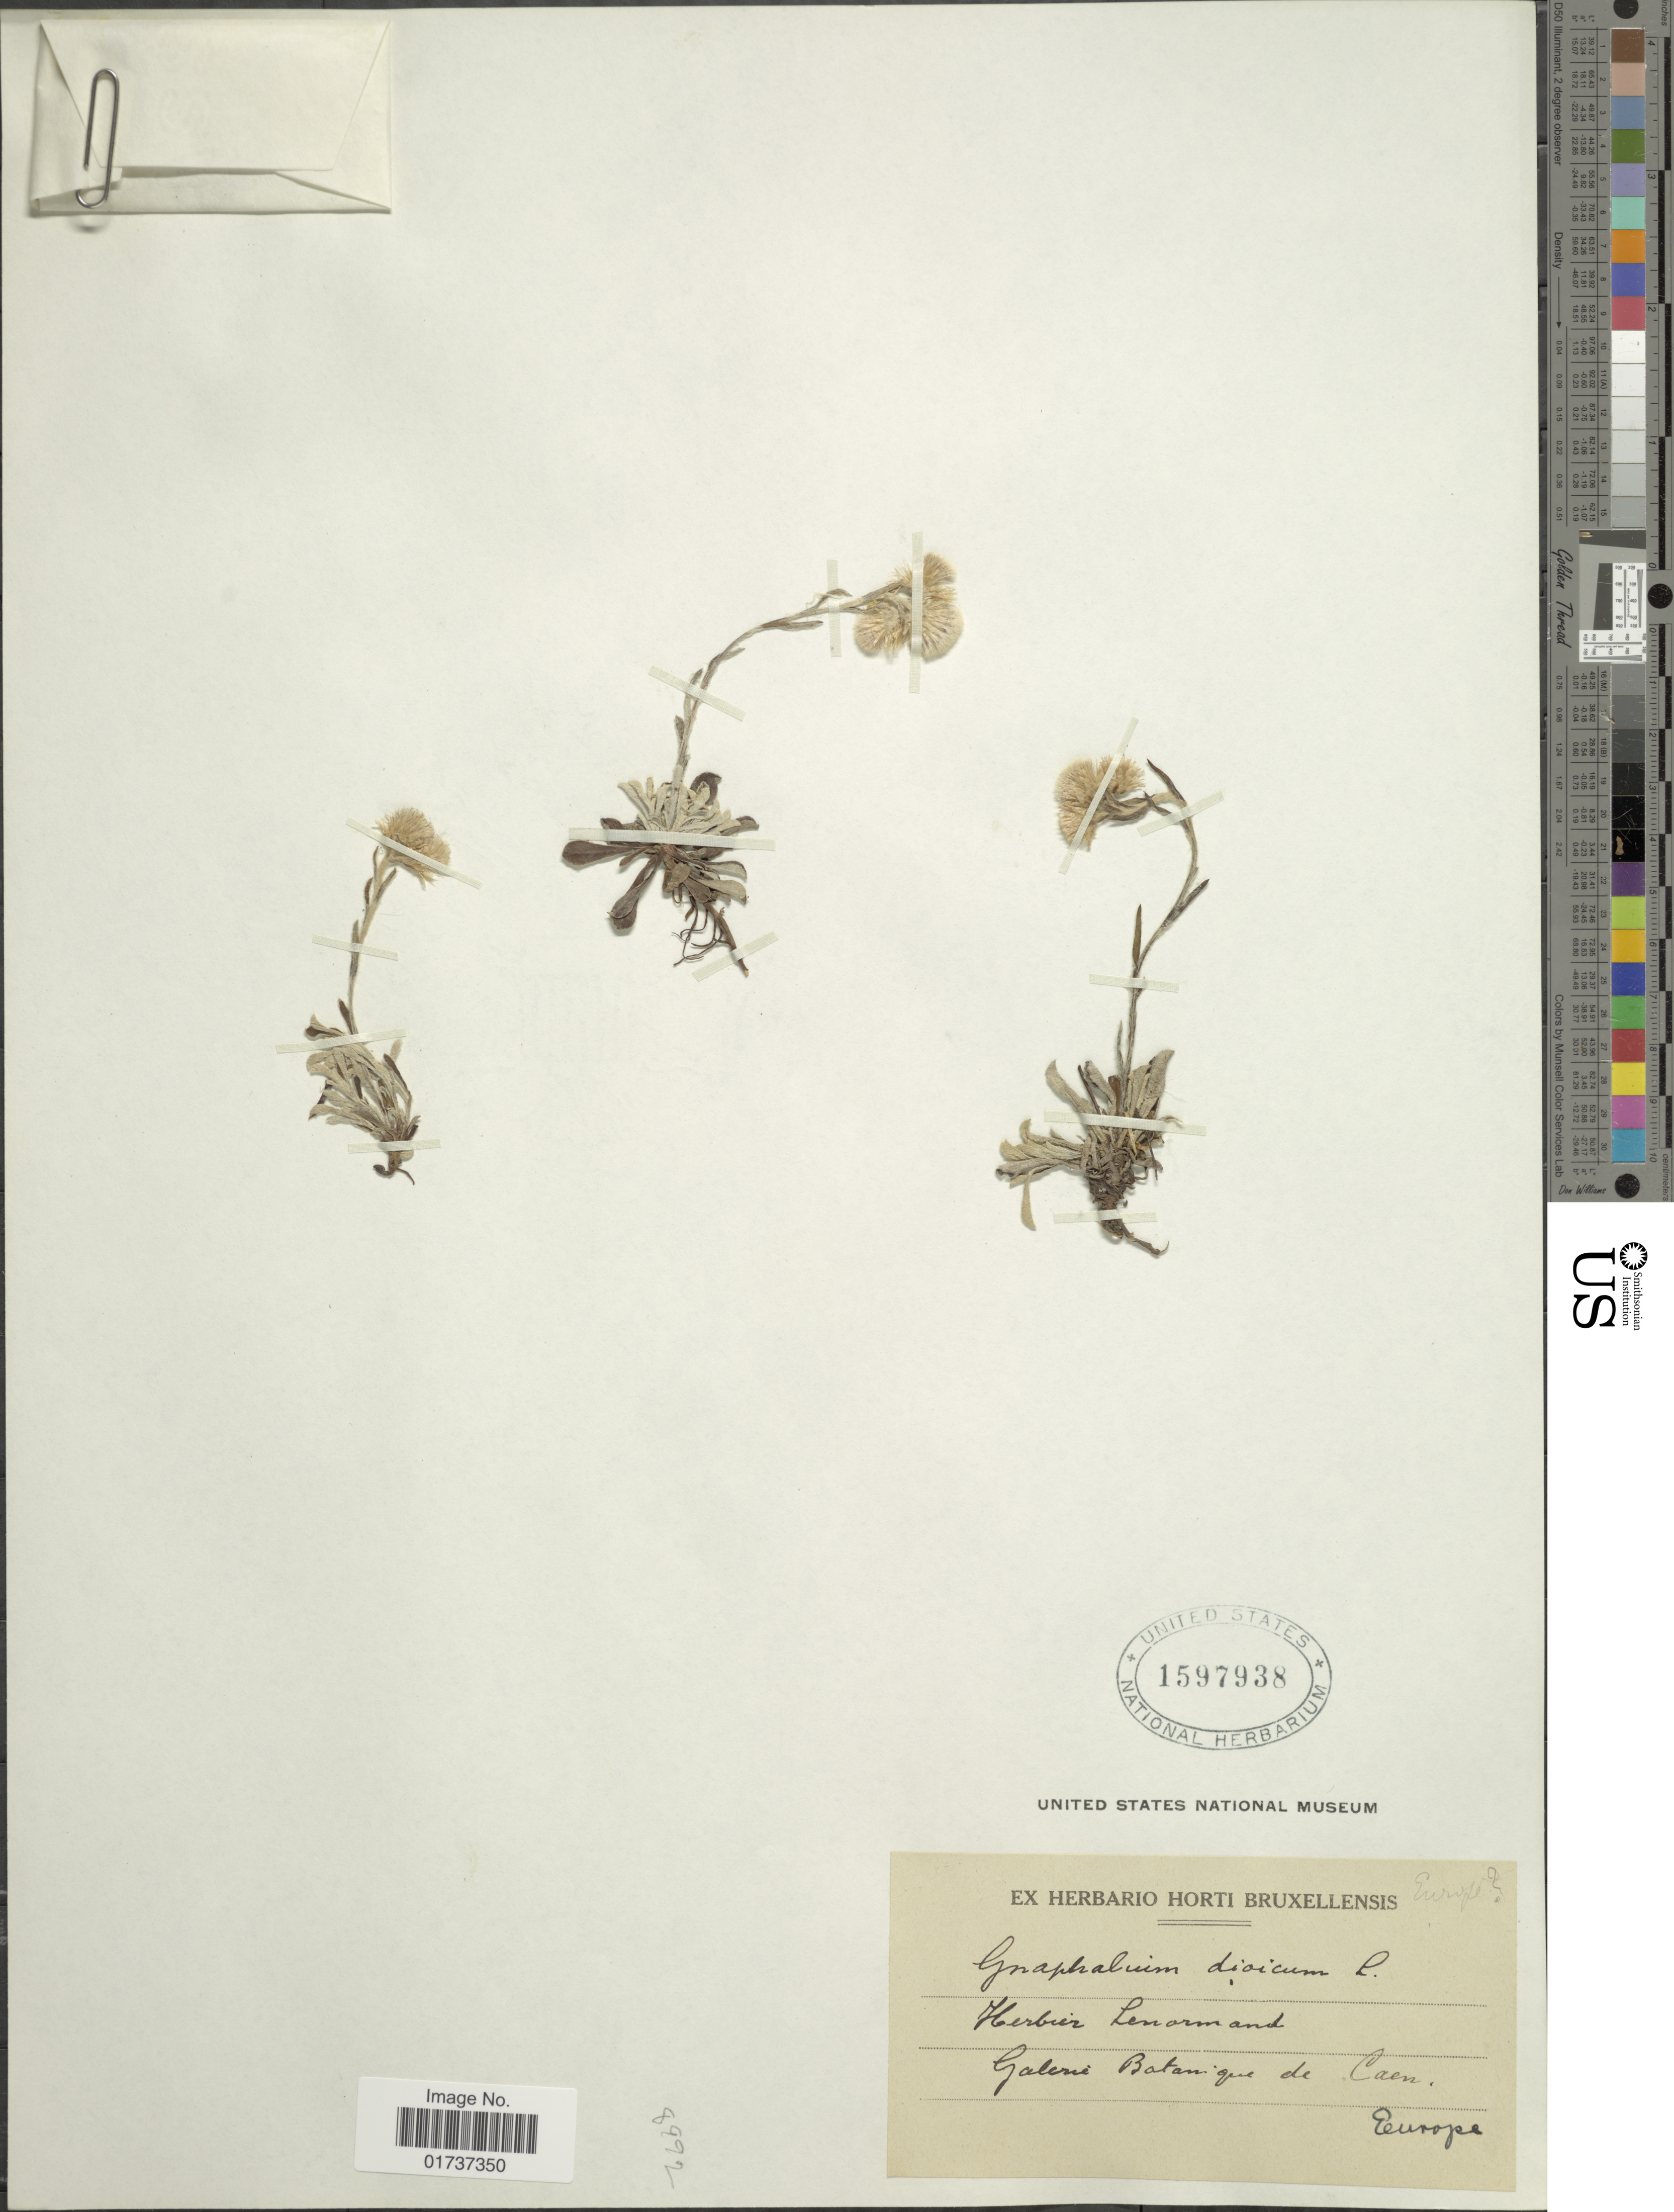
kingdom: Plantae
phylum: Tracheophyta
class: Magnoliopsida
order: Asterales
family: Asteraceae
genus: Gnaphalium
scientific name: Gnaphalium dioicum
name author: L.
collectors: Lenormand, S.-R. (herbarium)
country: France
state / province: Normandie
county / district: Calvados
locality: Galerie Botanique de Caen [interpreted]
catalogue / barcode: US 1597938